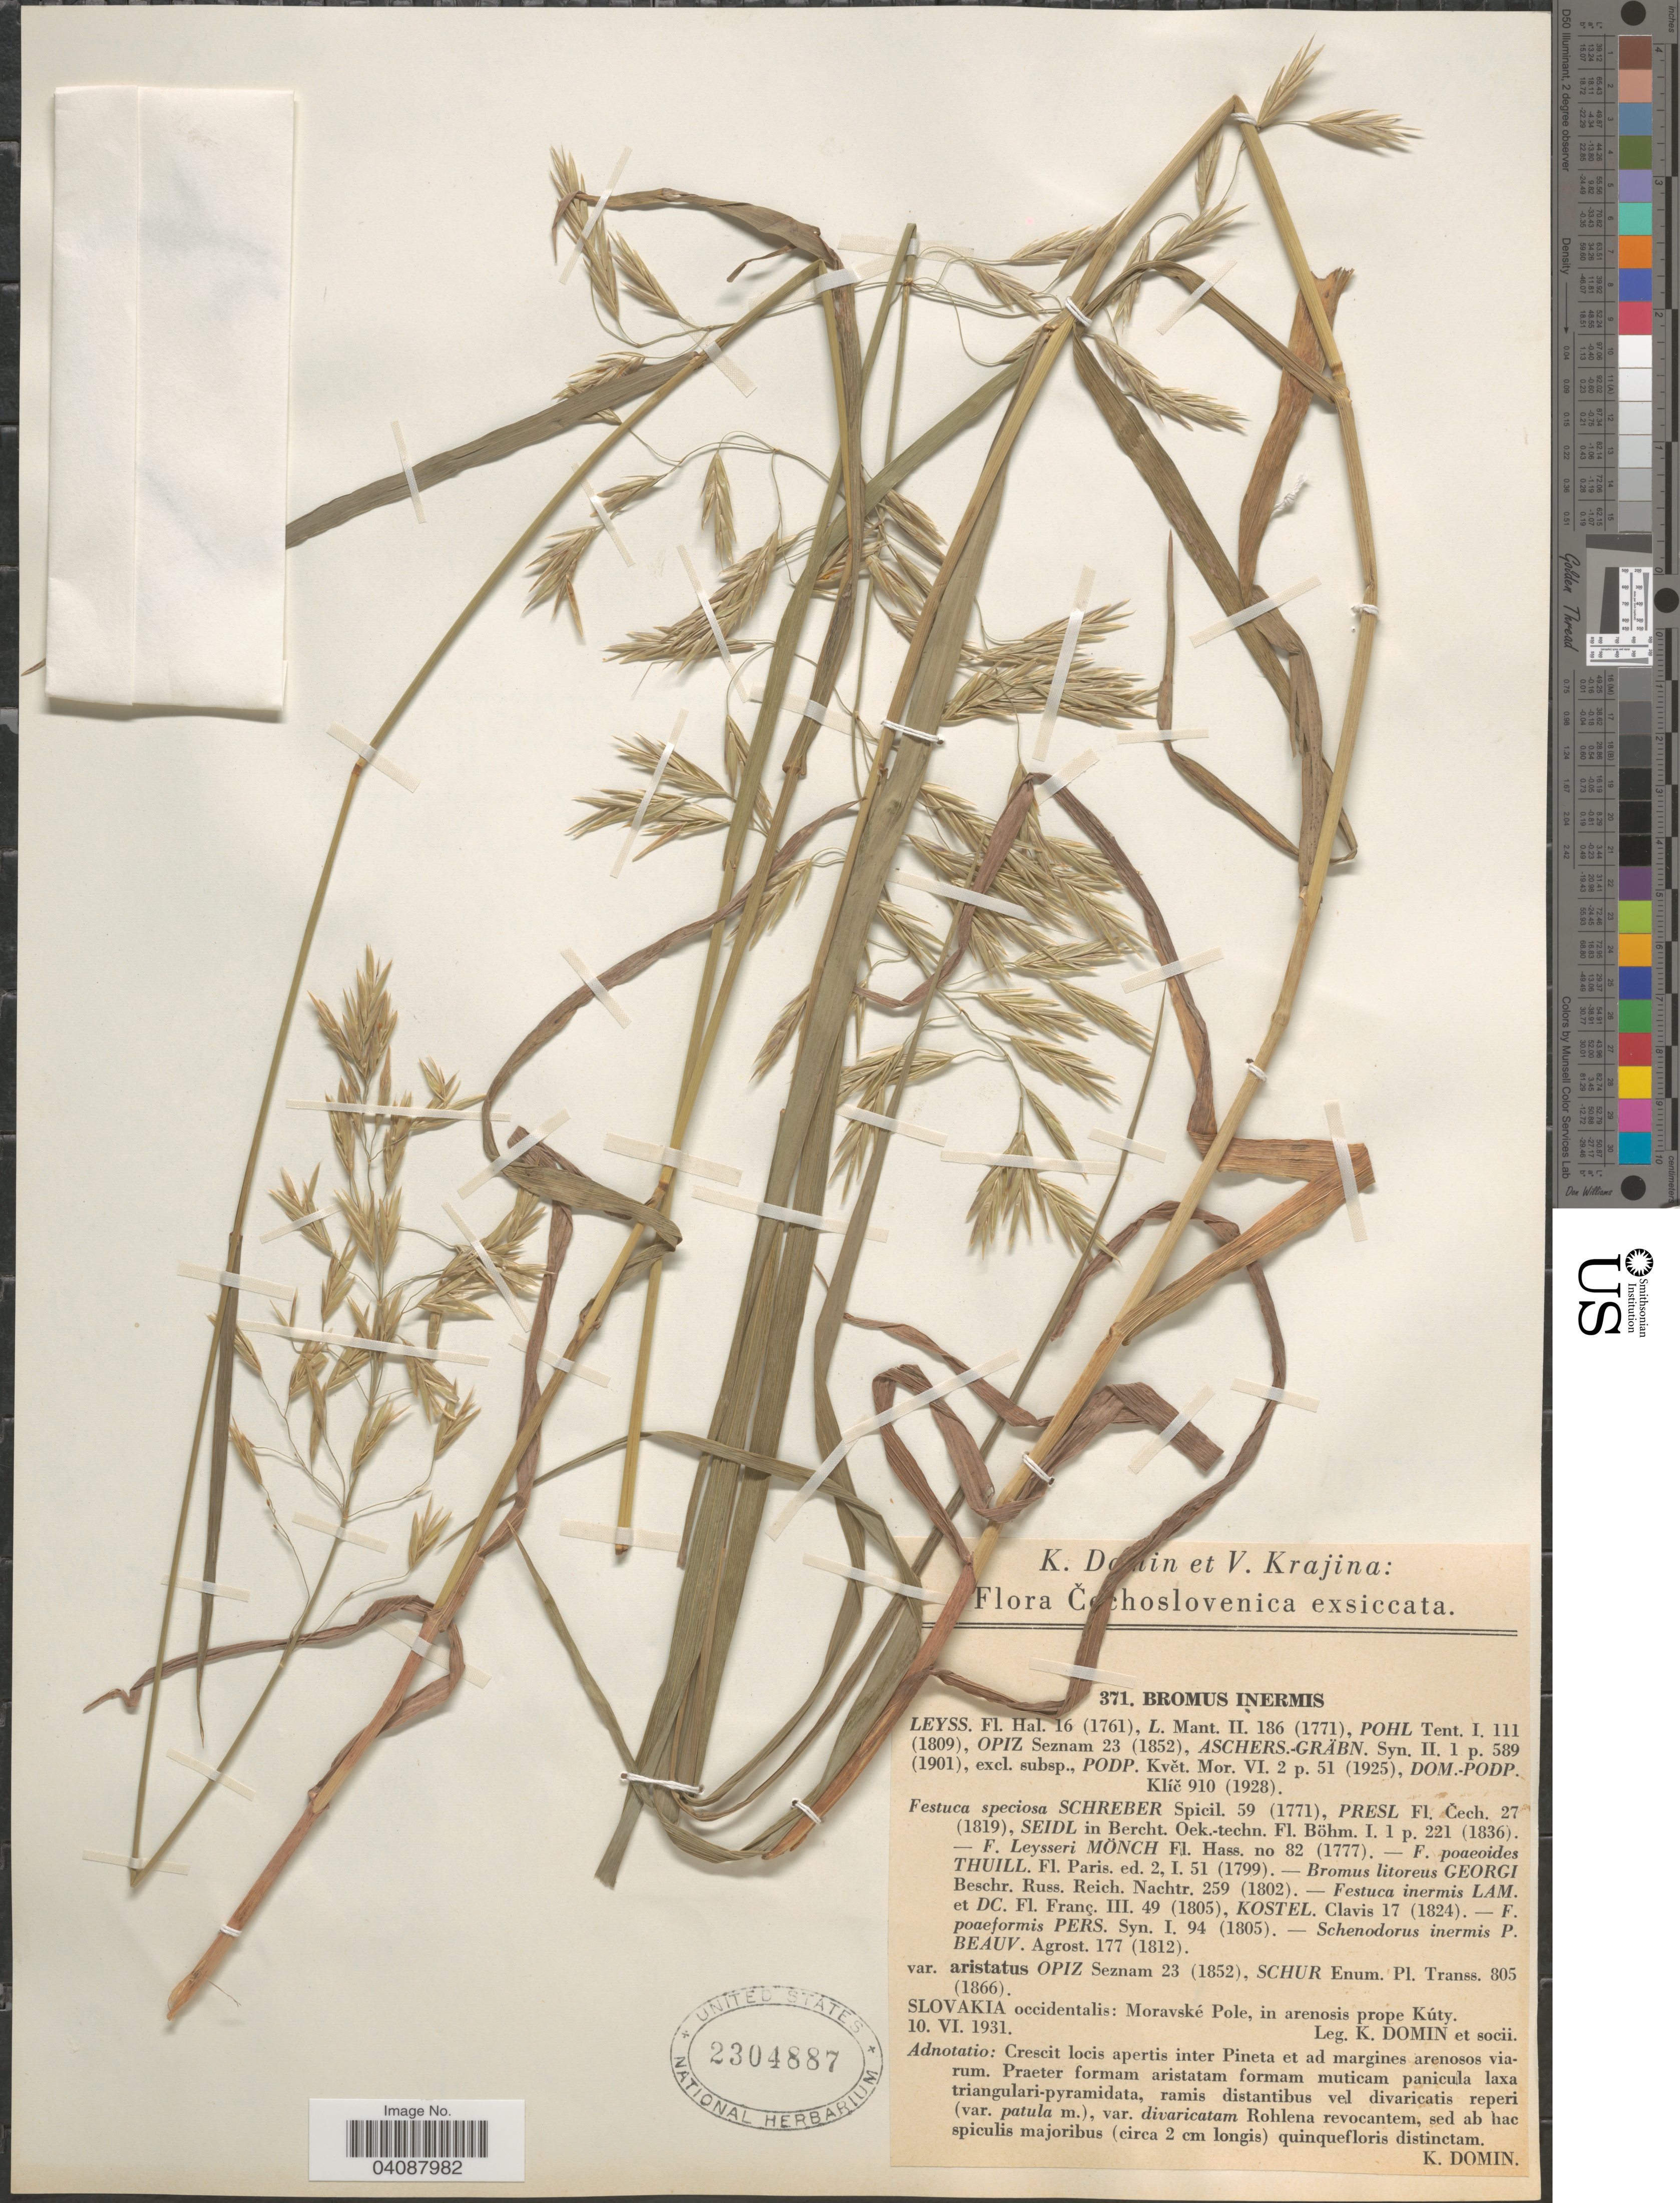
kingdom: Plantae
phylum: Tracheophyta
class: Liliopsida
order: Poales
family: Poaceae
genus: Bromus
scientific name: Bromus inermis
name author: Leyss.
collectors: K. Domin & Socii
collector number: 371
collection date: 1931-06-10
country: Slovakia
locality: Slovakia occidentalis: Moravské Pole, in arenosis prope Kúty.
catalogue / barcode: US 2304887